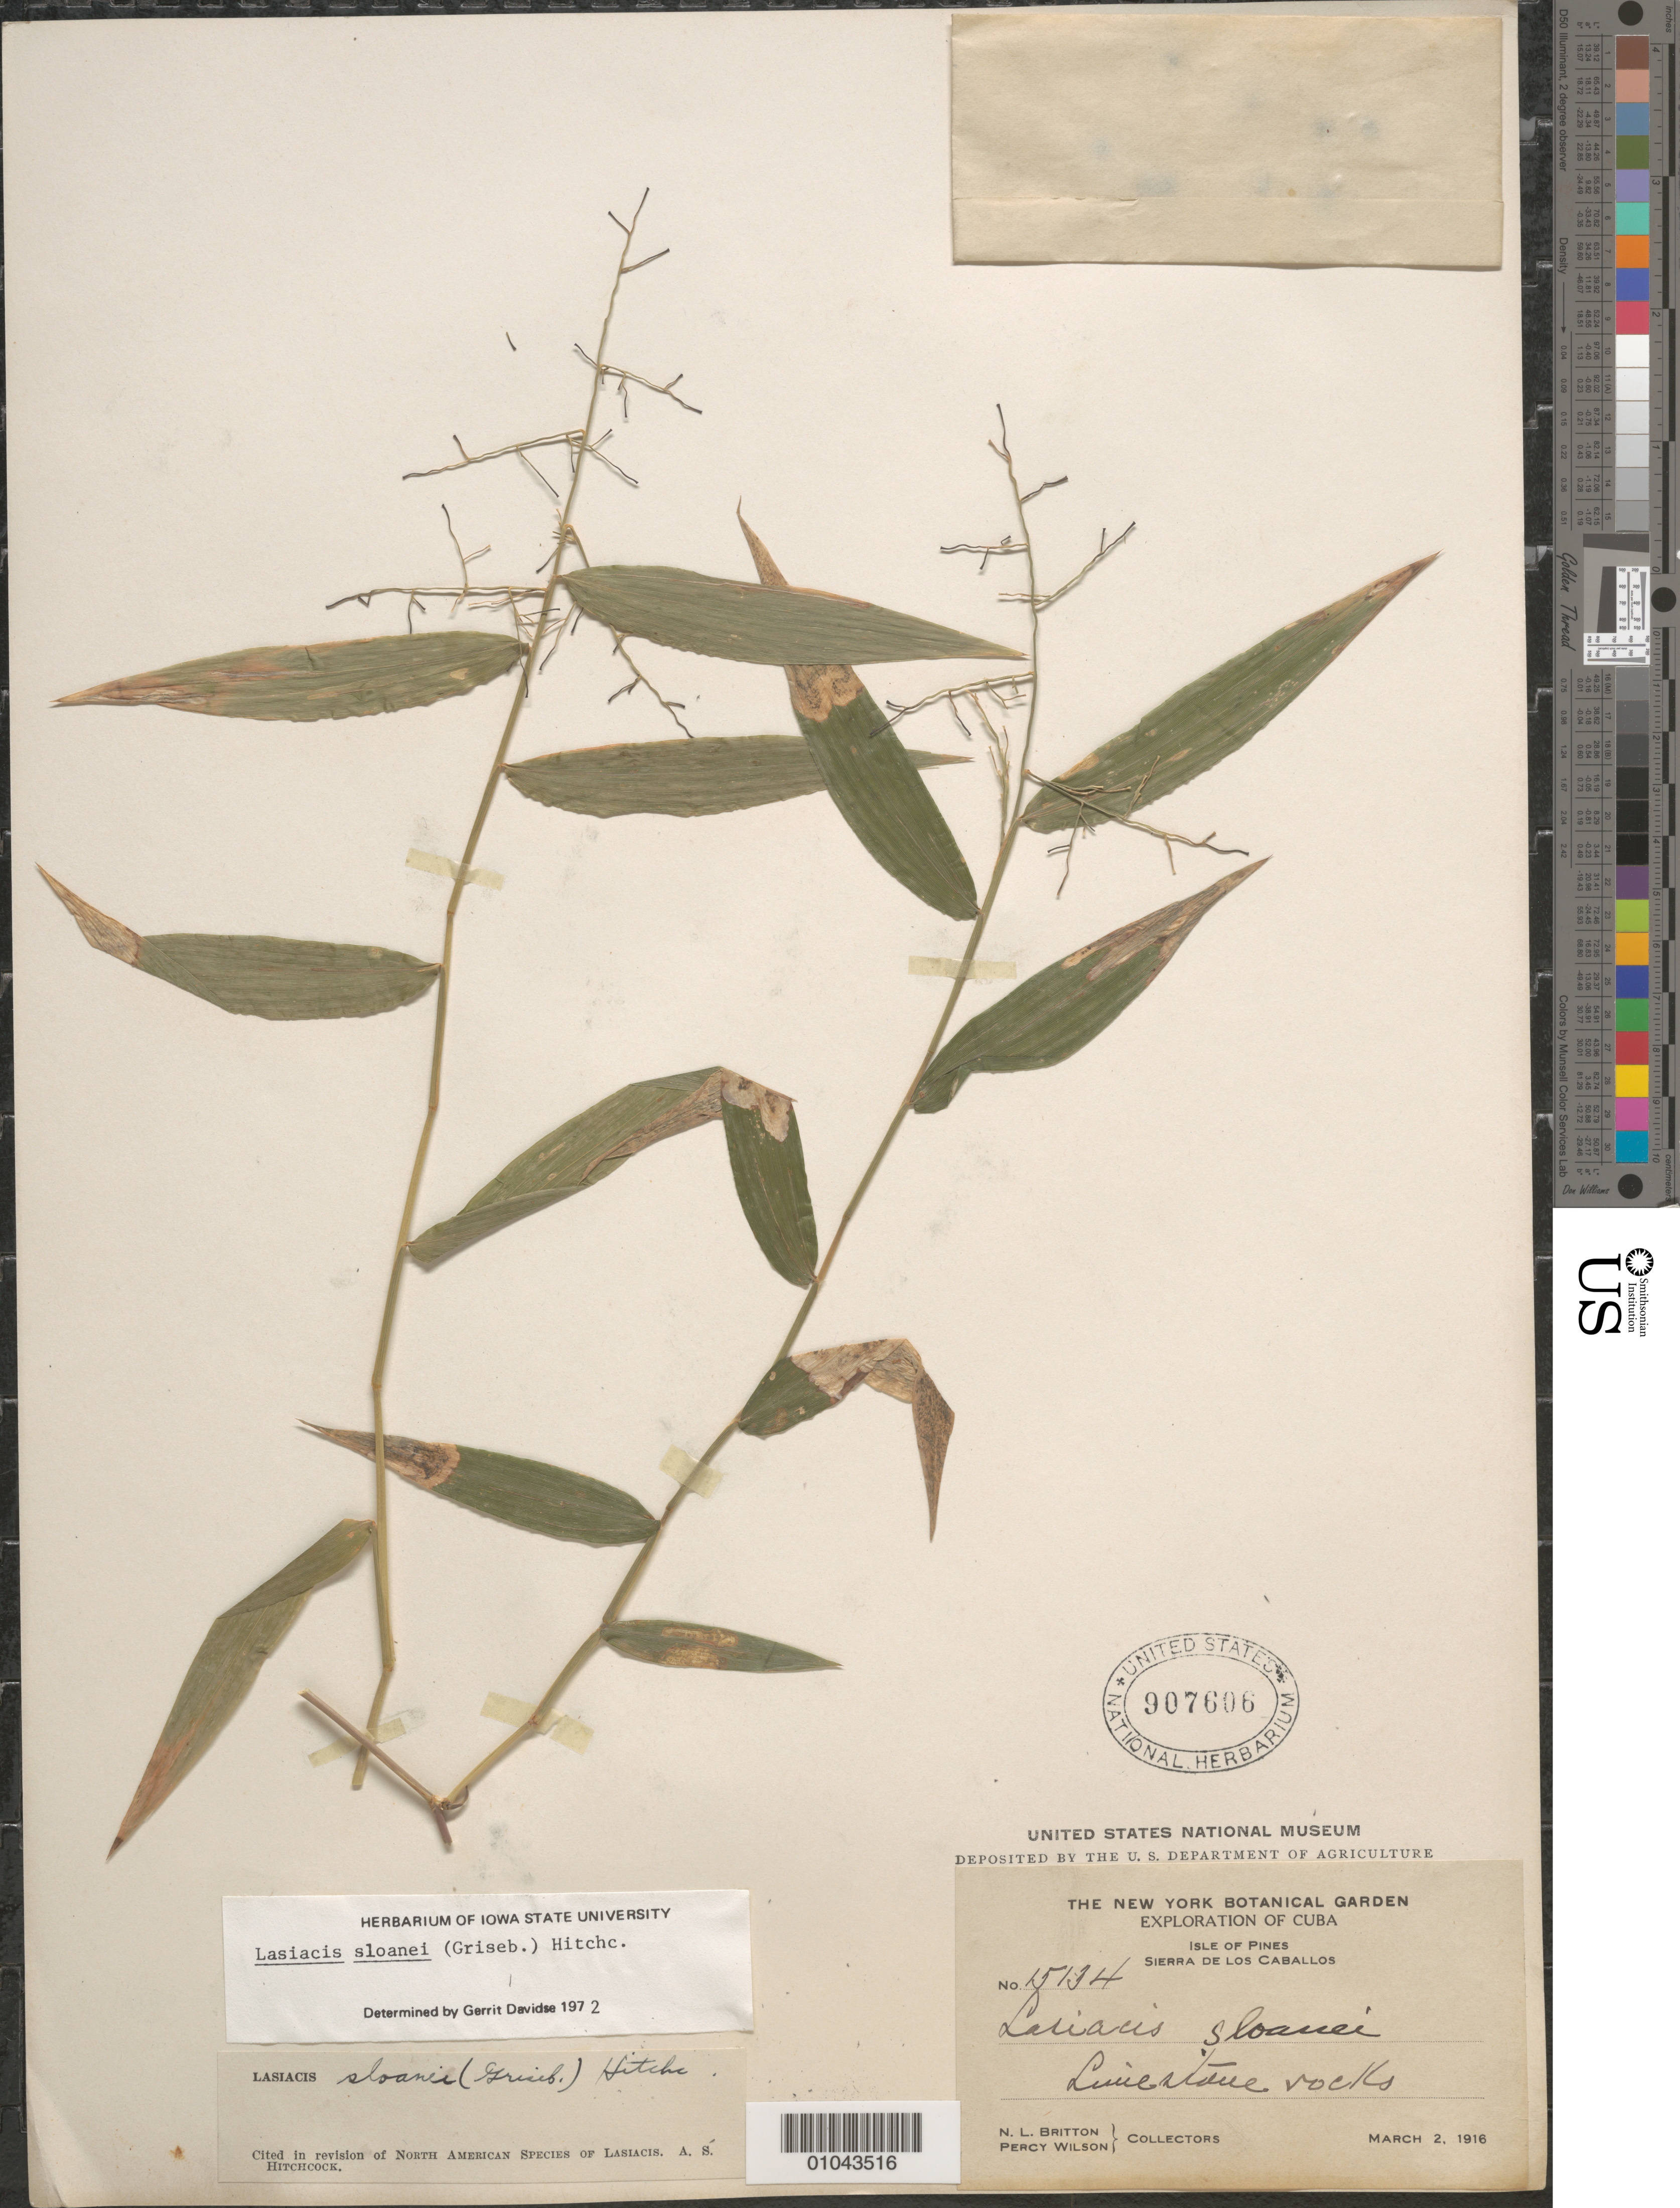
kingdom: Plantae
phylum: Tracheophyta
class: Liliopsida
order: Poales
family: Poaceae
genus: Lasiacis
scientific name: Lasiacis sloanei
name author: (Griseb.) Hitchc.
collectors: N. Britton & P. Wilson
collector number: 15134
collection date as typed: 02 Mar 1916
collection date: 1916-03-02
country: Cuba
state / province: Isla de la Juventud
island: Isla de la Juventud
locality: Sierra de los Caballos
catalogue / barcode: US 907606